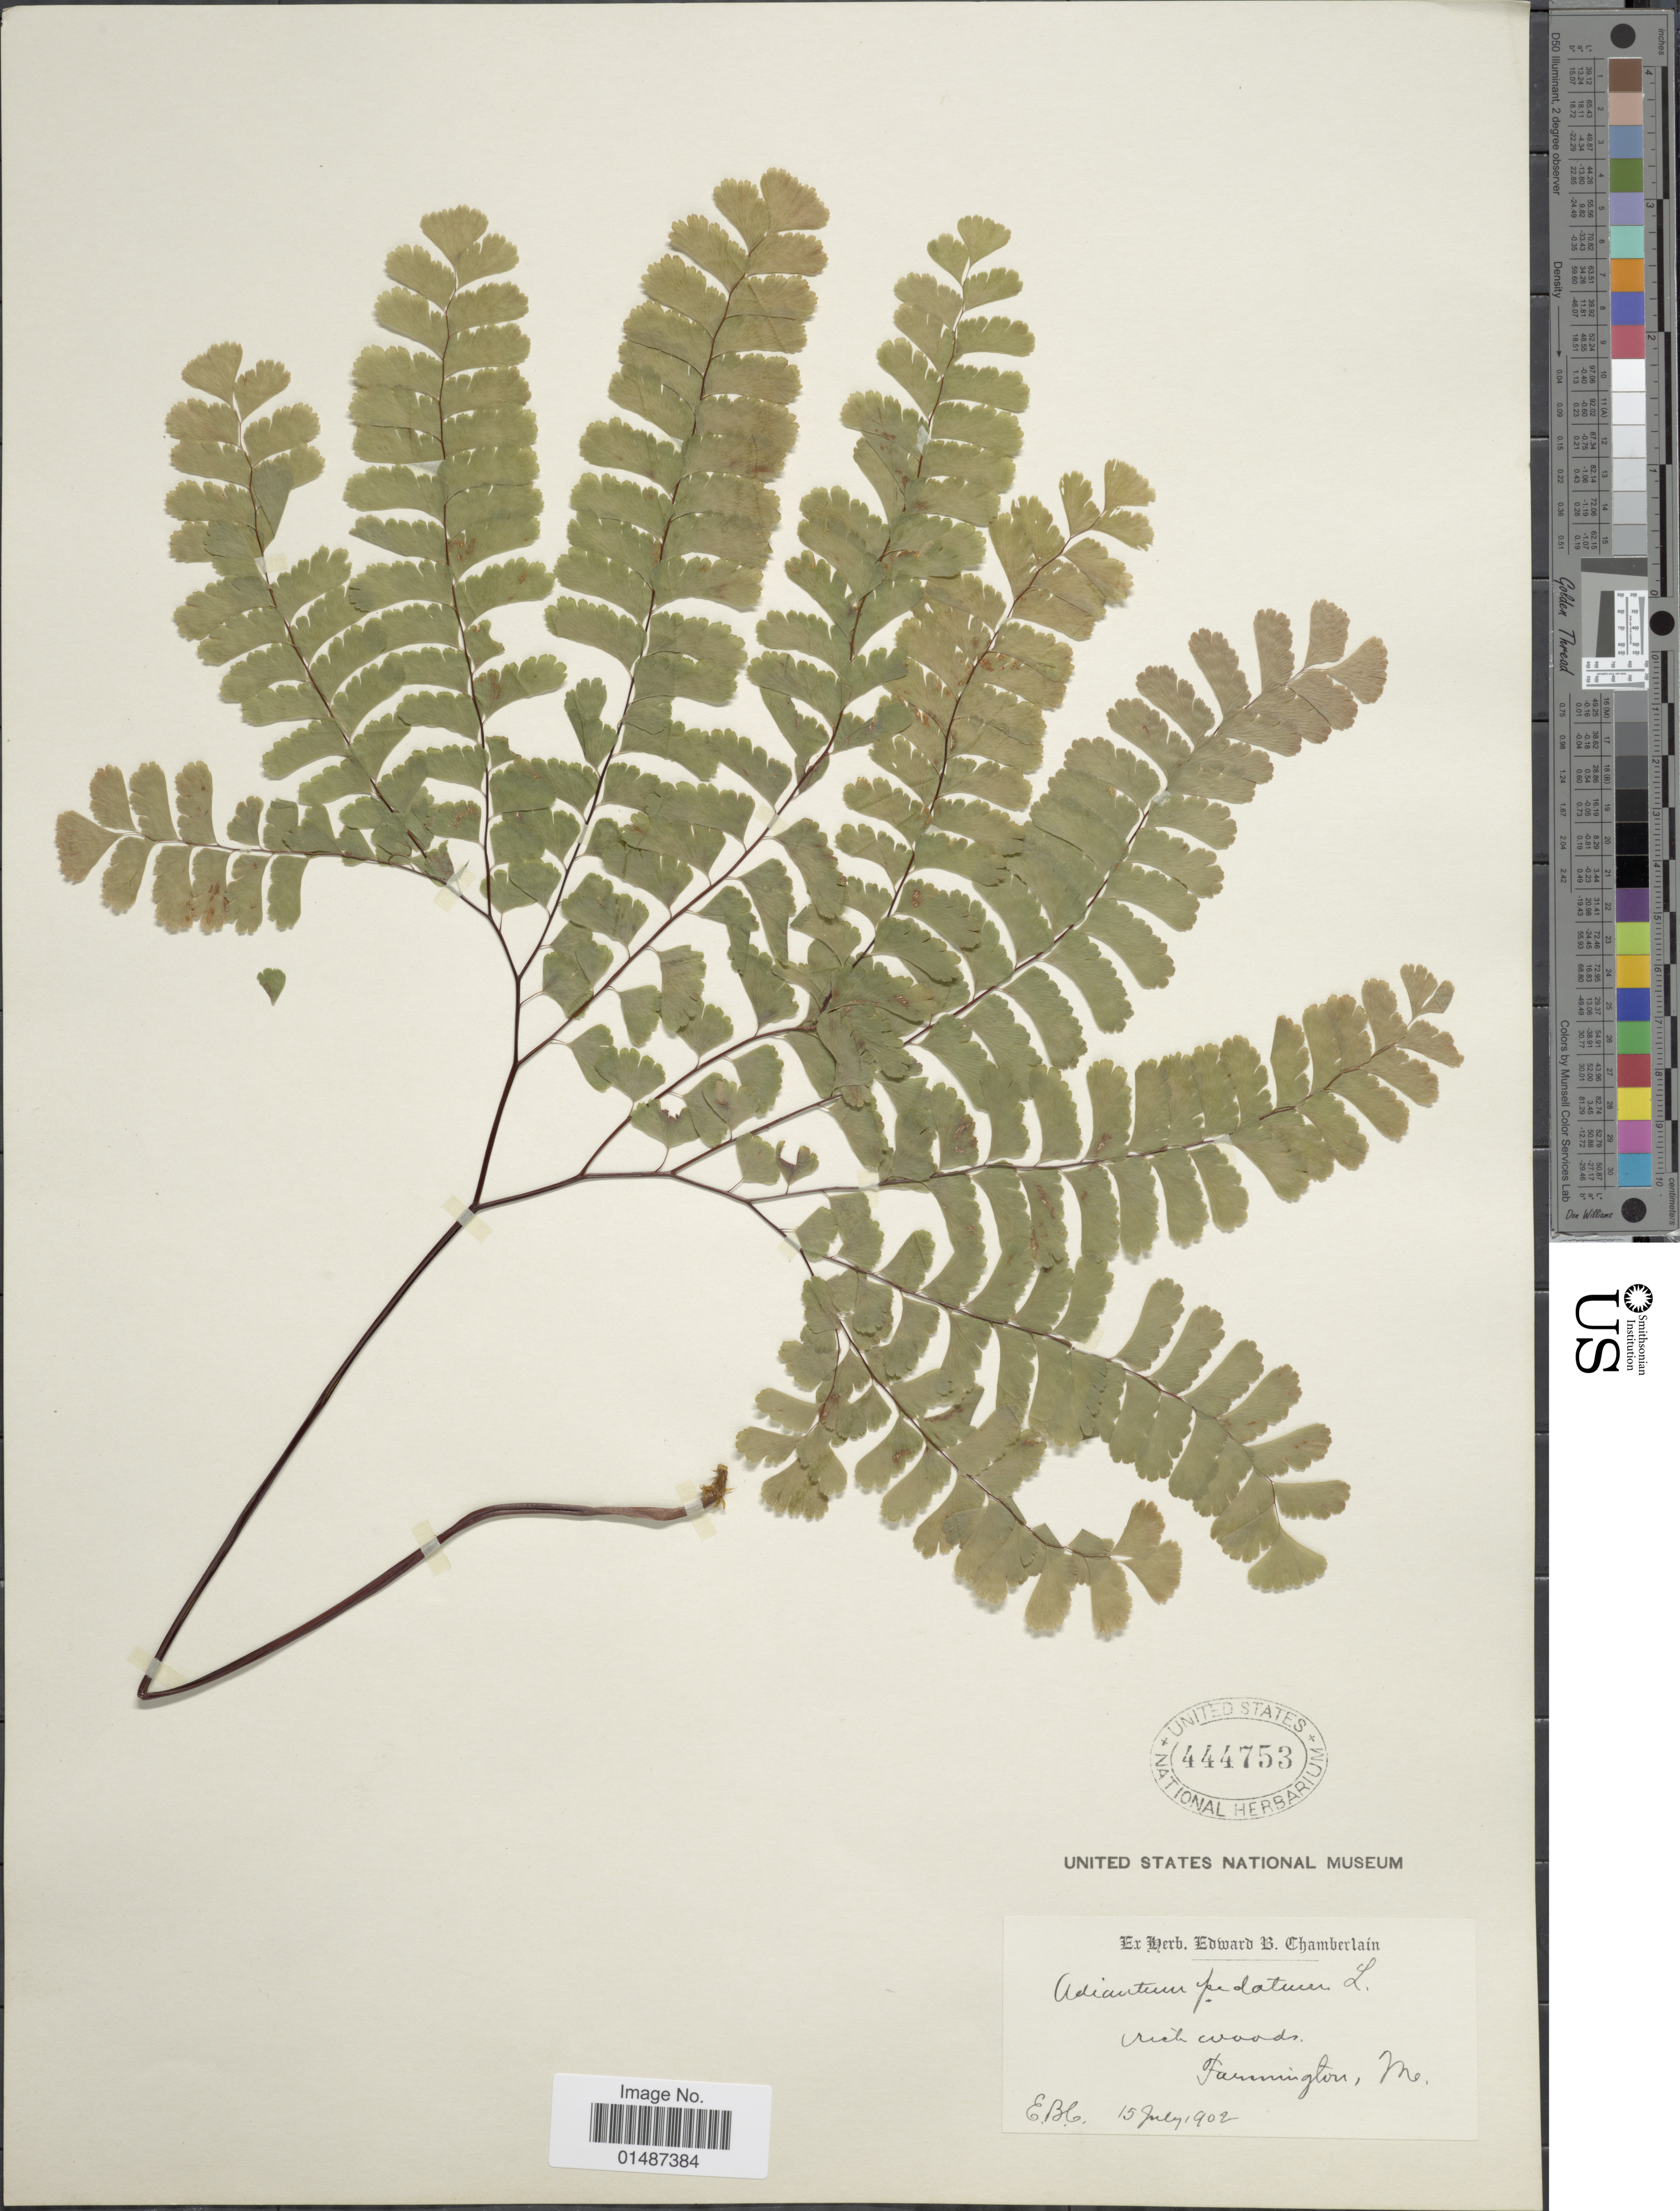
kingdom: Plantae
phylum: Tracheophyta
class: Polypodiopsida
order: Polypodiales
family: Pteridaceae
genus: Adiantum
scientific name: Adiantum pedatum var. pedatum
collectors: E. Chamberlain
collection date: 1902-07-15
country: United States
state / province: Missouri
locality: Farmington.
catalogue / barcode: US 444753